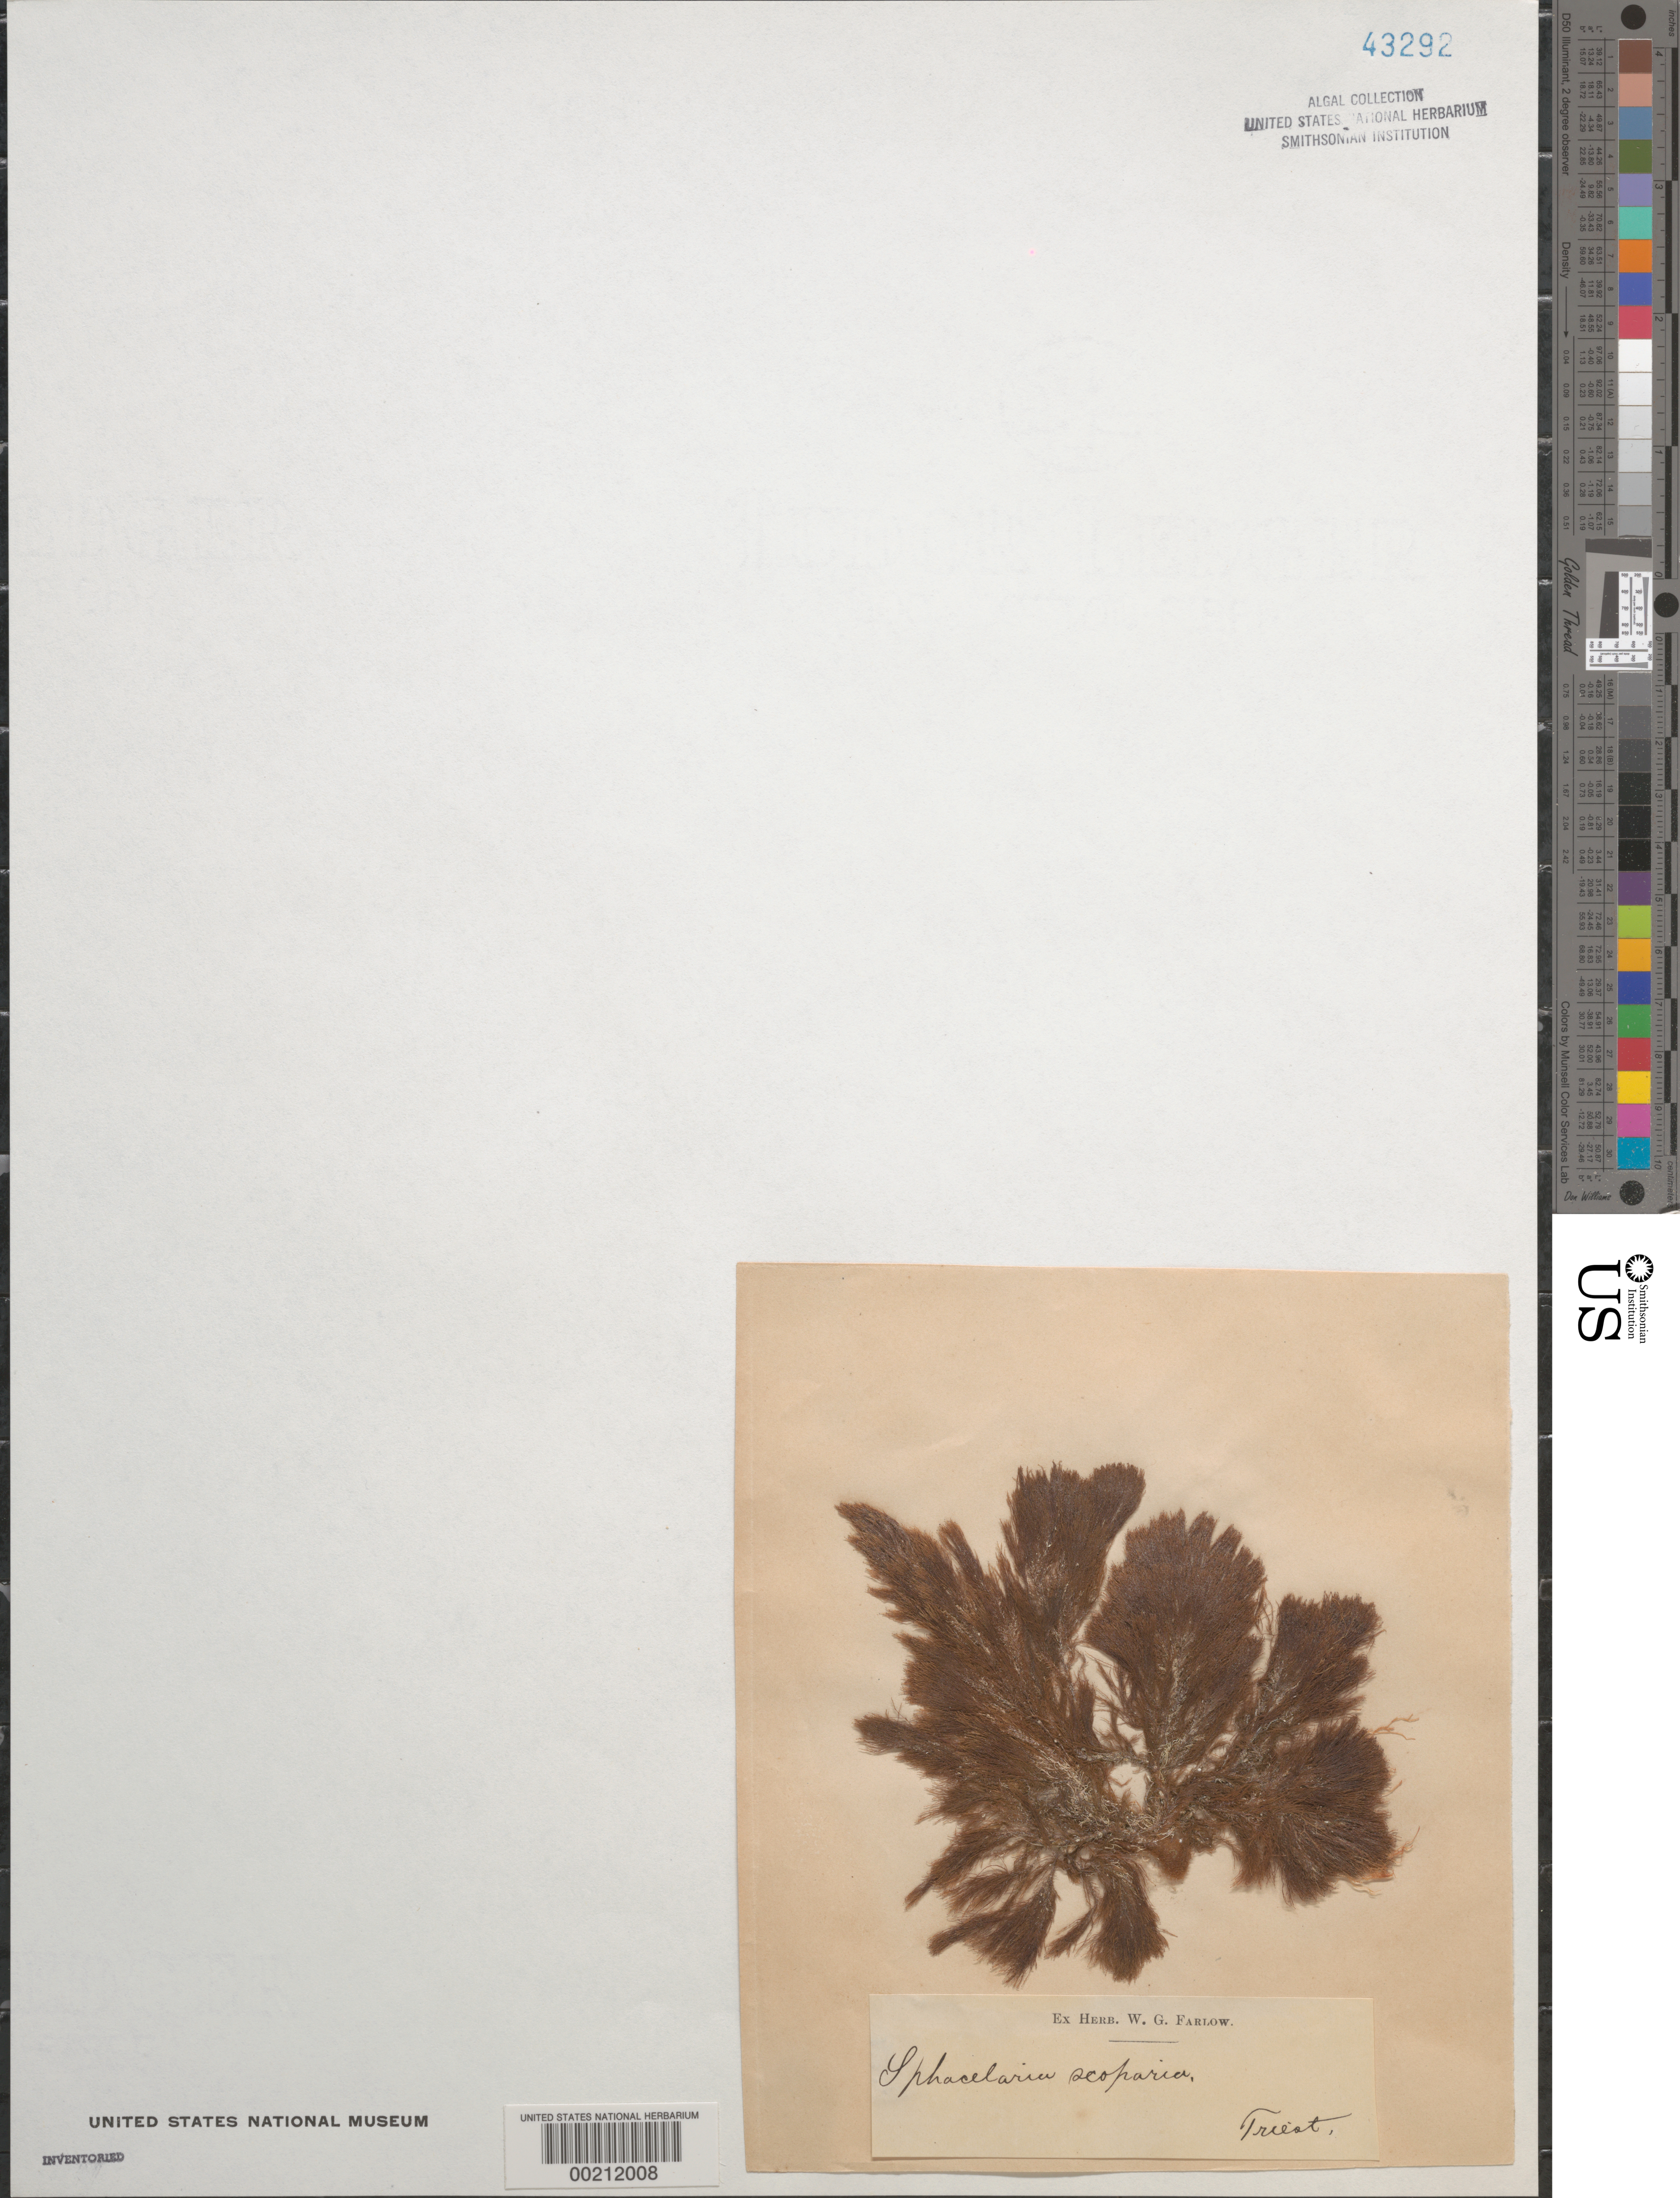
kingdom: Chromista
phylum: Ochrophyta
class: Phaeophyceae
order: Sphacelariales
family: Stypocaulaceae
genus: Halopteris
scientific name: Halopteris scoparia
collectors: W. Farlow (Herbarium)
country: Italy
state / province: Friuli-venezia Giulia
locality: Trieste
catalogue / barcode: US 43292